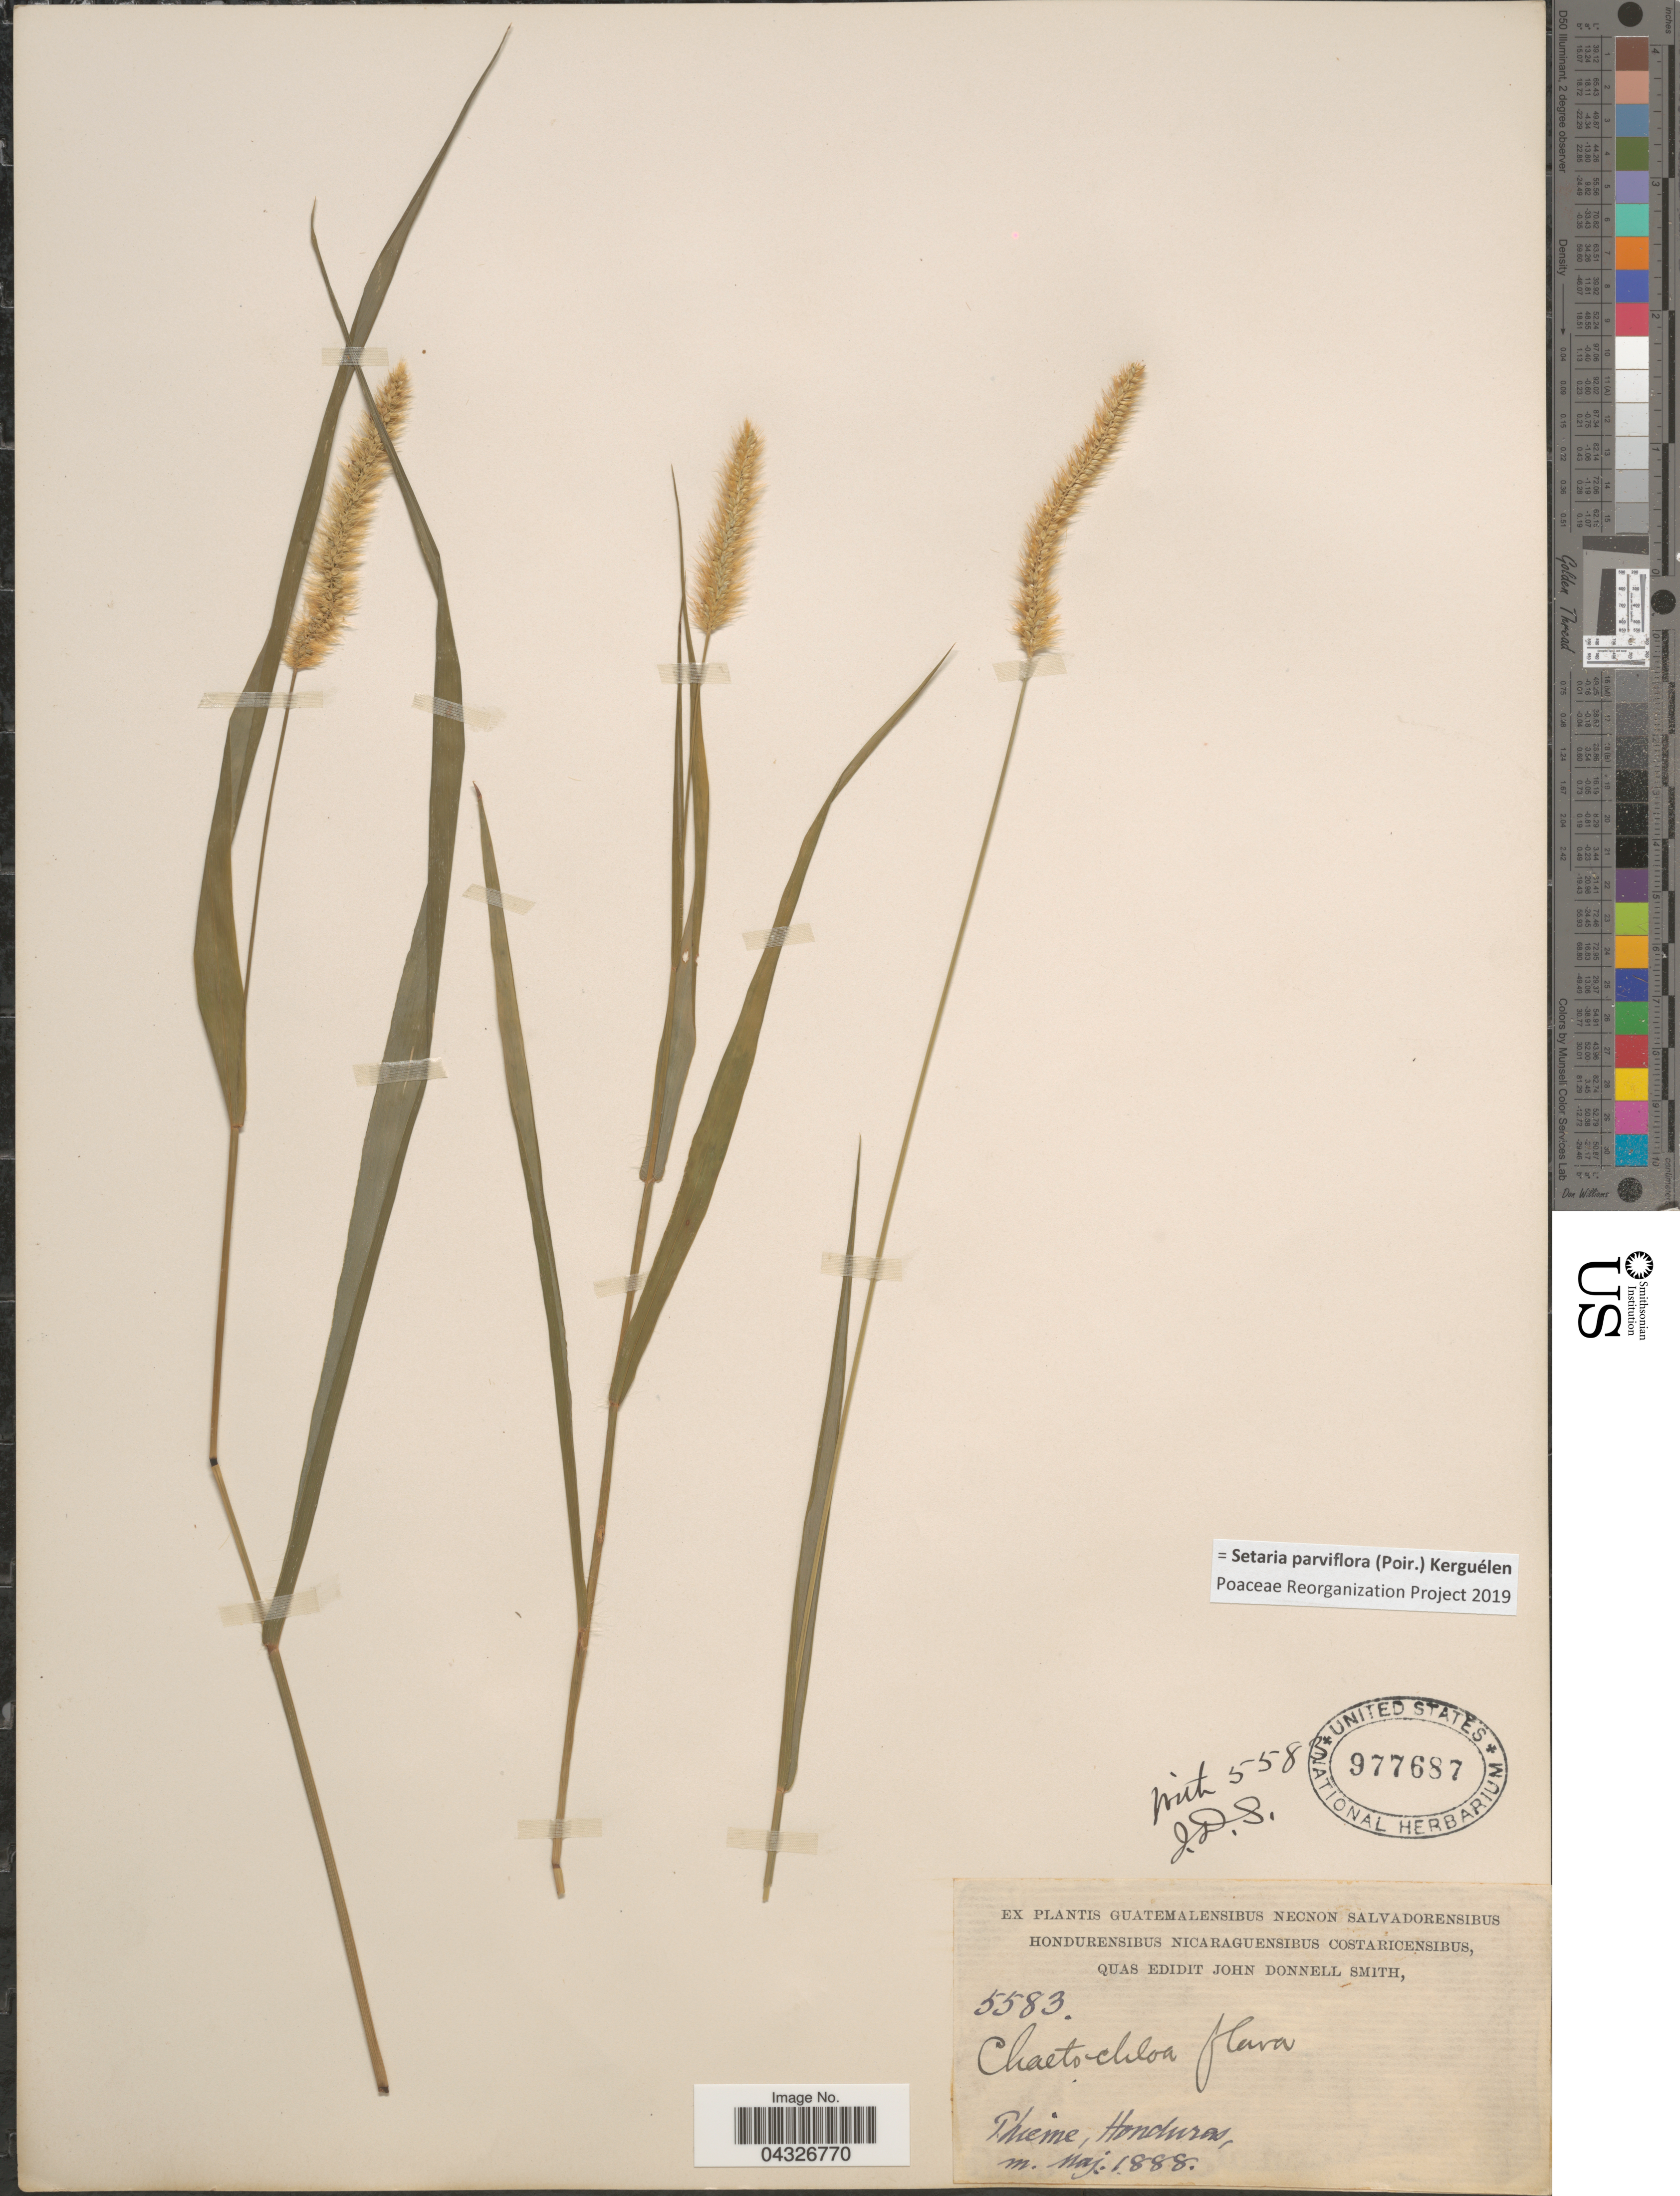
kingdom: Plantae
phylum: Tracheophyta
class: Liliopsida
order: Poales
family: Poaceae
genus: Setaria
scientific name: Setaria parviflora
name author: (Poir.) Kerguélen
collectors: Thieme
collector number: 5583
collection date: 1888-05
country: Honduras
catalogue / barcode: US 977687